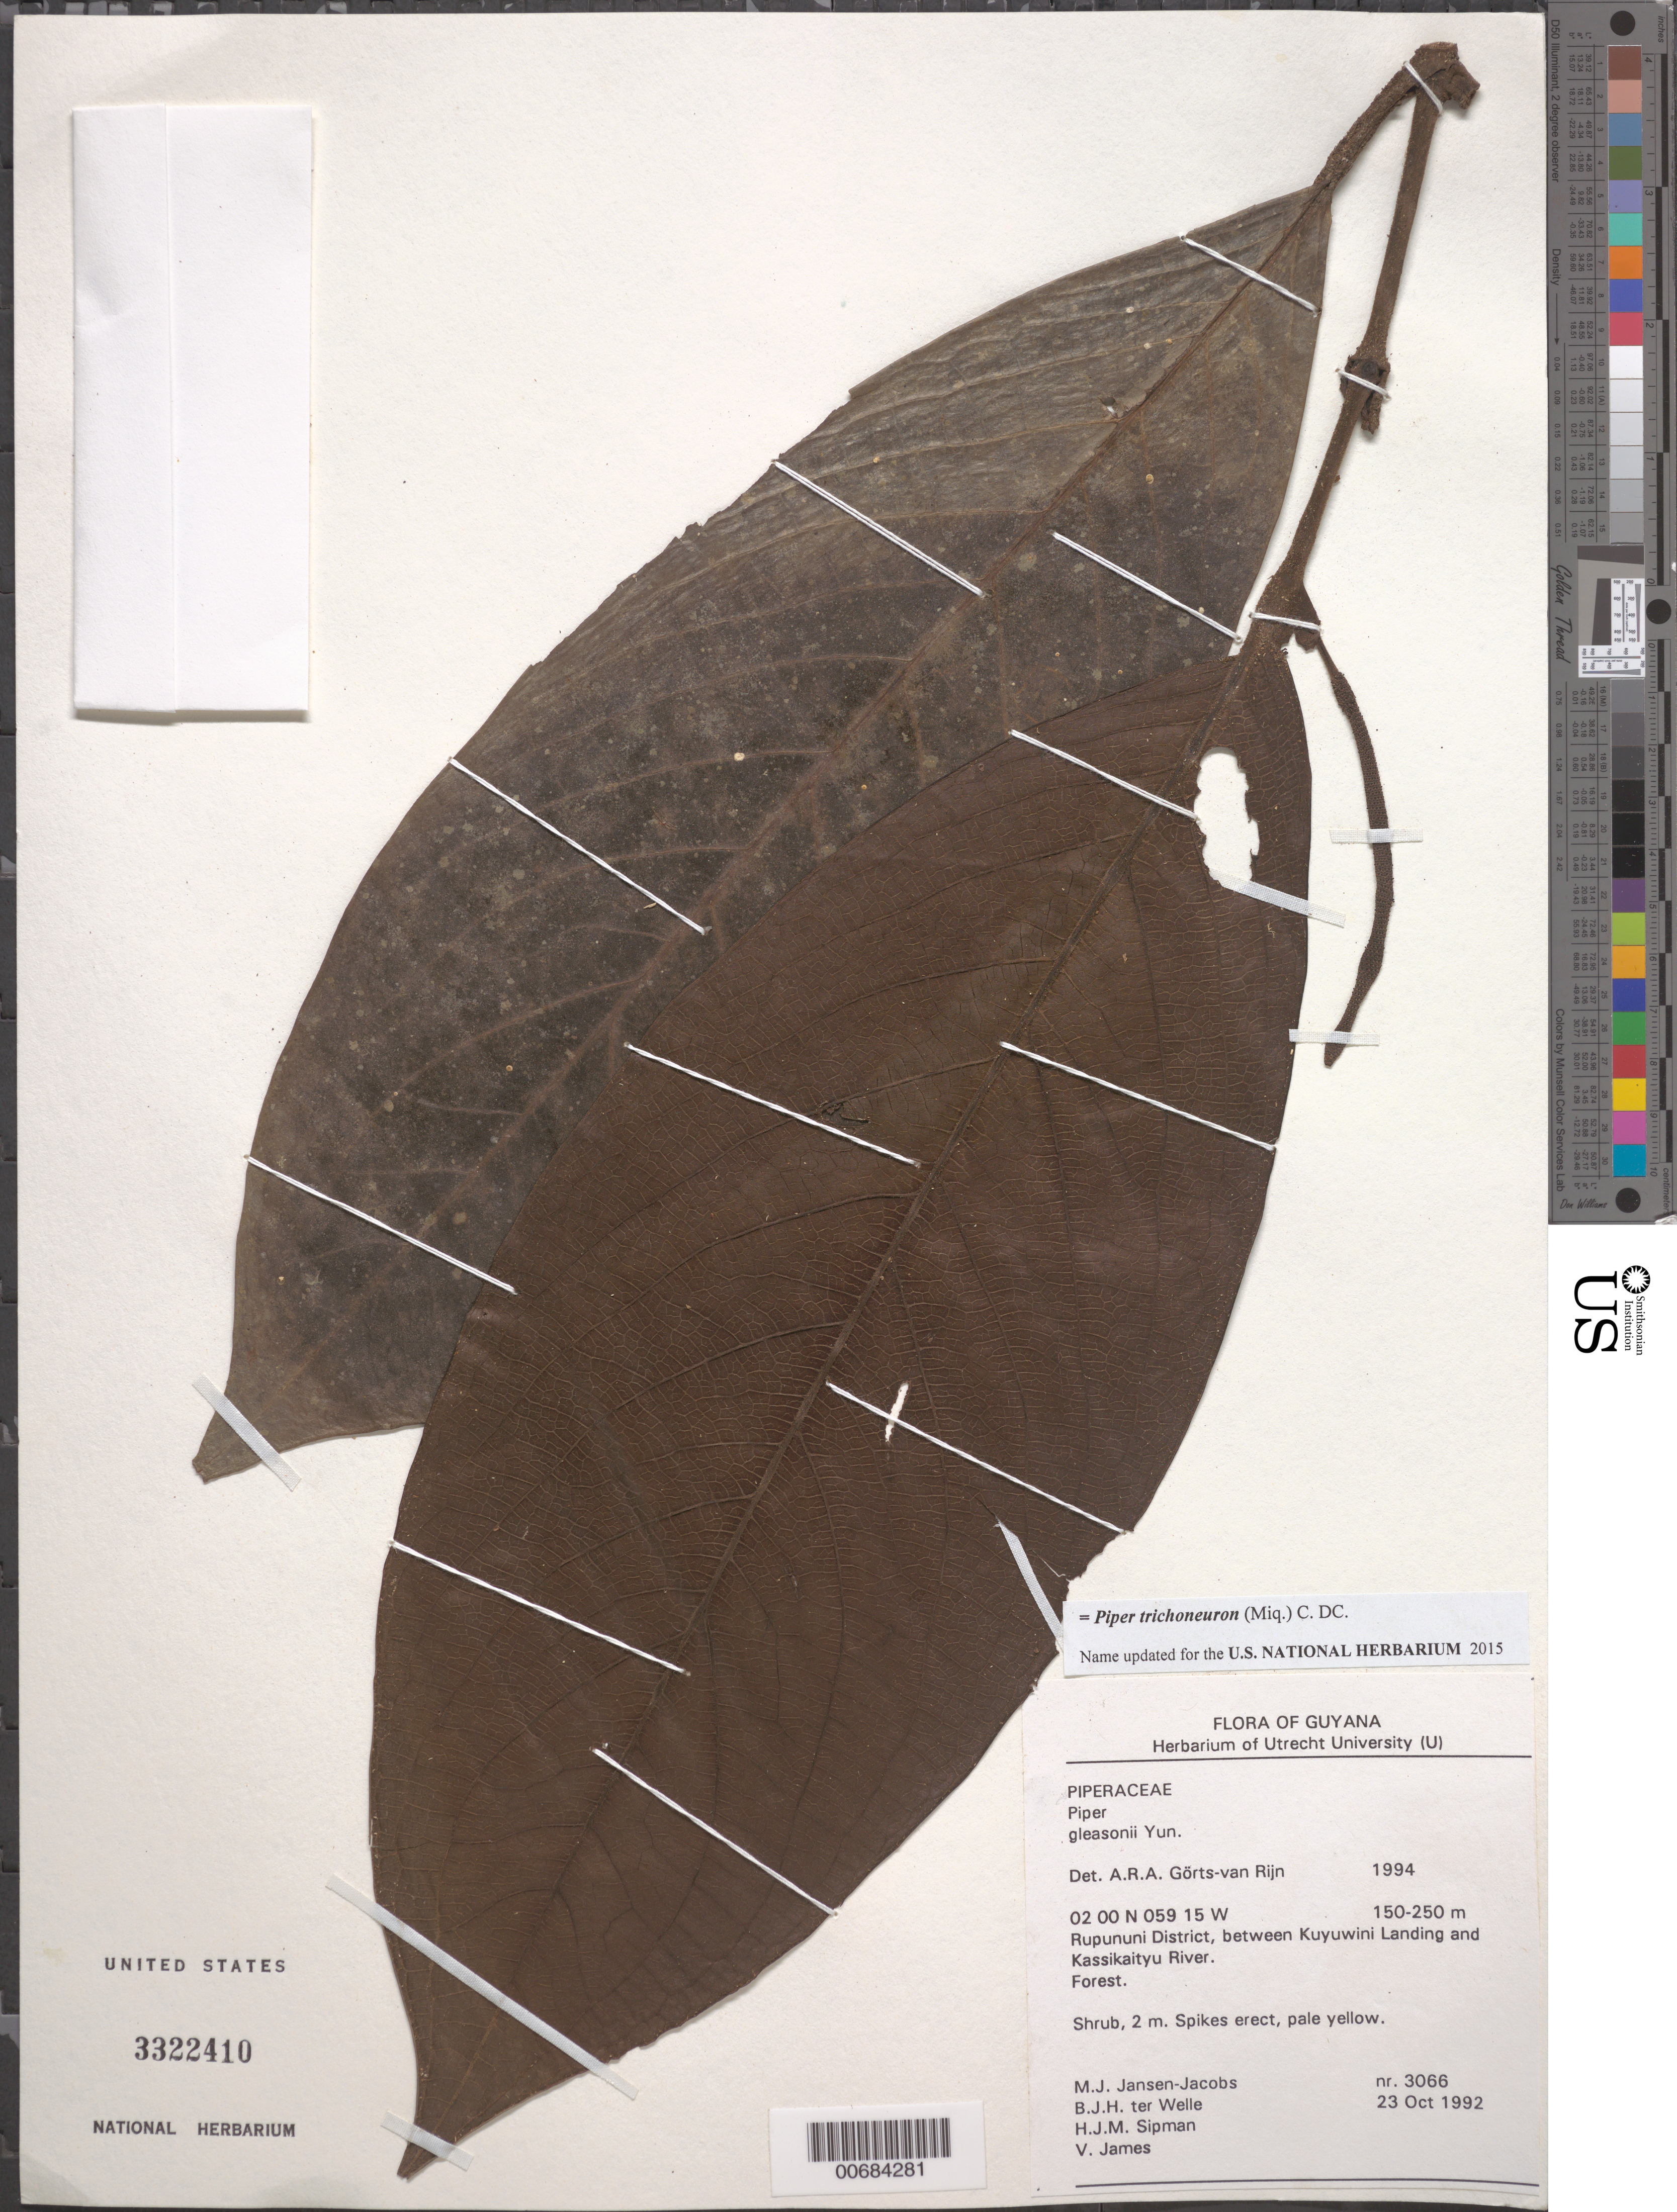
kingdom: Plantae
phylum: Tracheophyta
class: Magnoliopsida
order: Piperales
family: Piperaceae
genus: Piper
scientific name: Piper gleasonii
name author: Yunck.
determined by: Görts-van Rijn, A. R. A.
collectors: M. J. Jansen-Jacobs, B. Welle, H. J. M. Sipman & V. James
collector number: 3066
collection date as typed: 23-Oct-92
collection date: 1992-10-23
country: Guyana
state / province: U. Takutu-U. Essequibo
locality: Rupununi District, between Kuyuwini Landing and Kassikaityu River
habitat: Forest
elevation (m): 150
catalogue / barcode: US 3322410